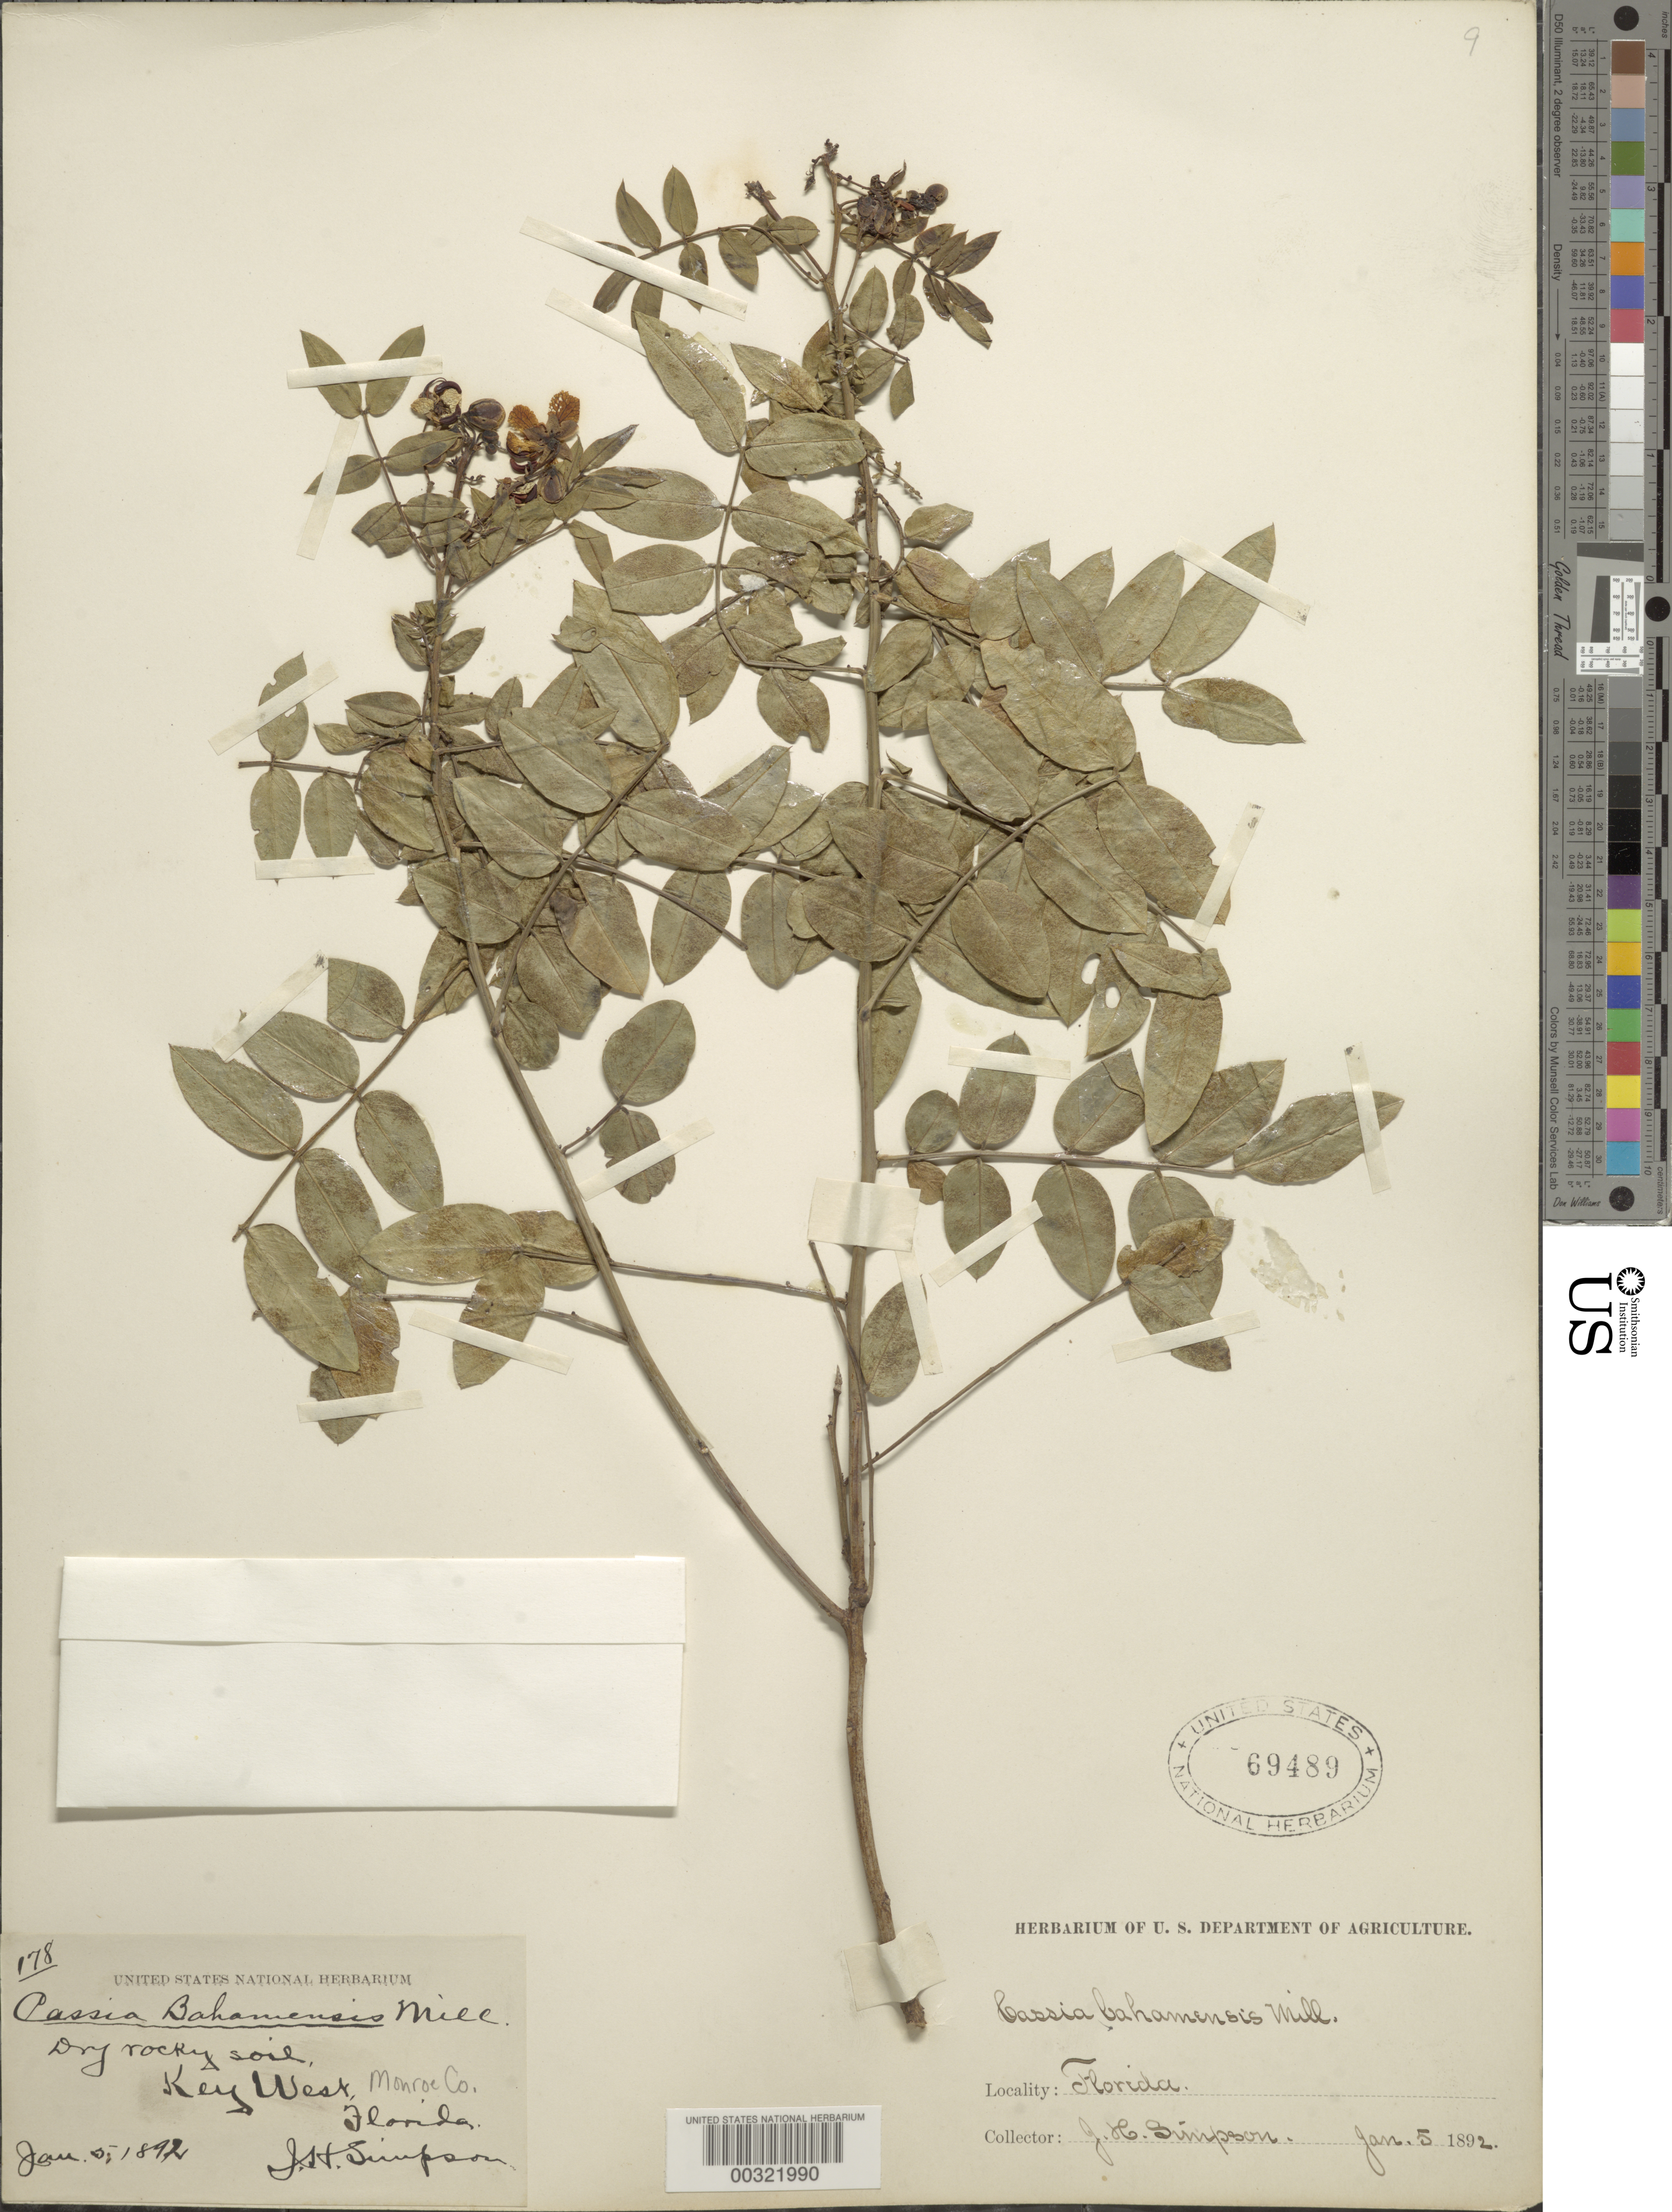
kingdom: Plantae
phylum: Tracheophyta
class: Magnoliopsida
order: Fabales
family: Fabaceae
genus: Senna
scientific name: Senna ligustrina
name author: (L.) H.S. Irwin & Barneby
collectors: J. H. Simpson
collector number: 178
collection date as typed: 05 Jan 1892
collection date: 1892-01-05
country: United States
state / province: Florida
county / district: Monroe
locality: Key west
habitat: Dry rocky soil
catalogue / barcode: US 69489